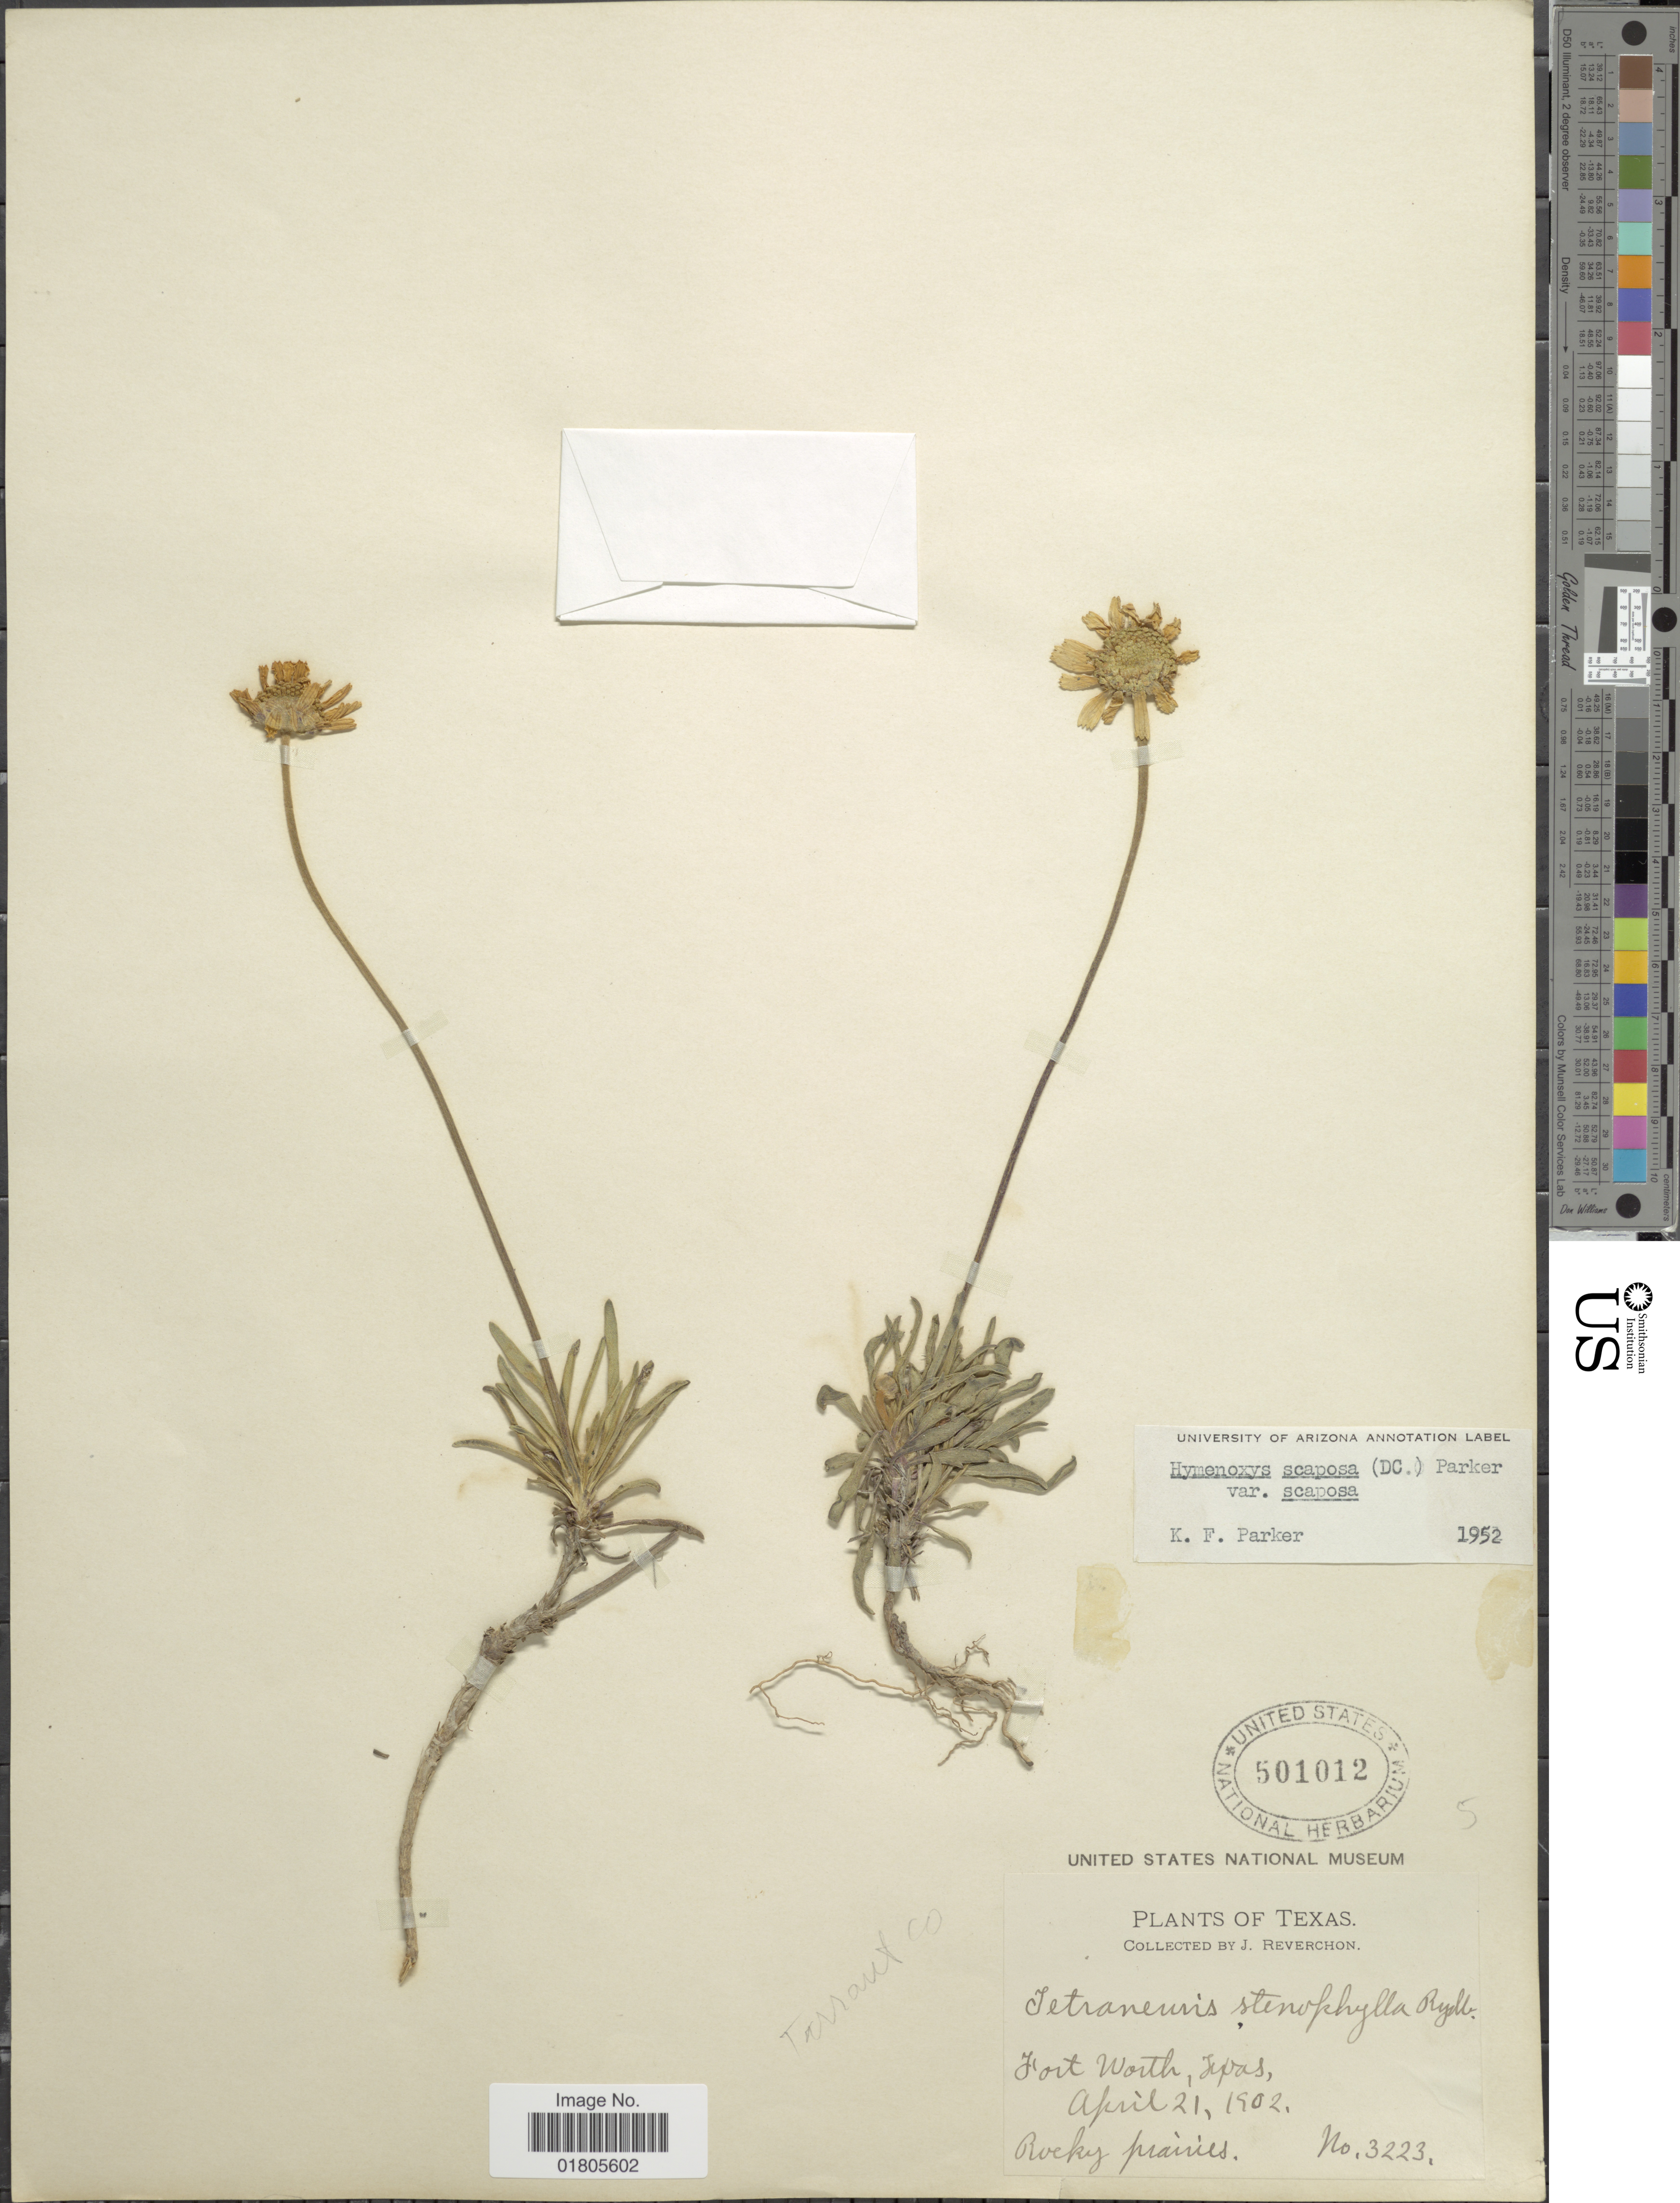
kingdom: Plantae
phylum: Tracheophyta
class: Magnoliopsida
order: Asterales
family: Asteraceae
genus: Actinea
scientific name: Actinea scaposa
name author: (DC.) Kuntze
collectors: J. Reverchon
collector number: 3223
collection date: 1902-04-21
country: United States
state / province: Texas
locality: Fort Worth , Tarrant Co.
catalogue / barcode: US 501012